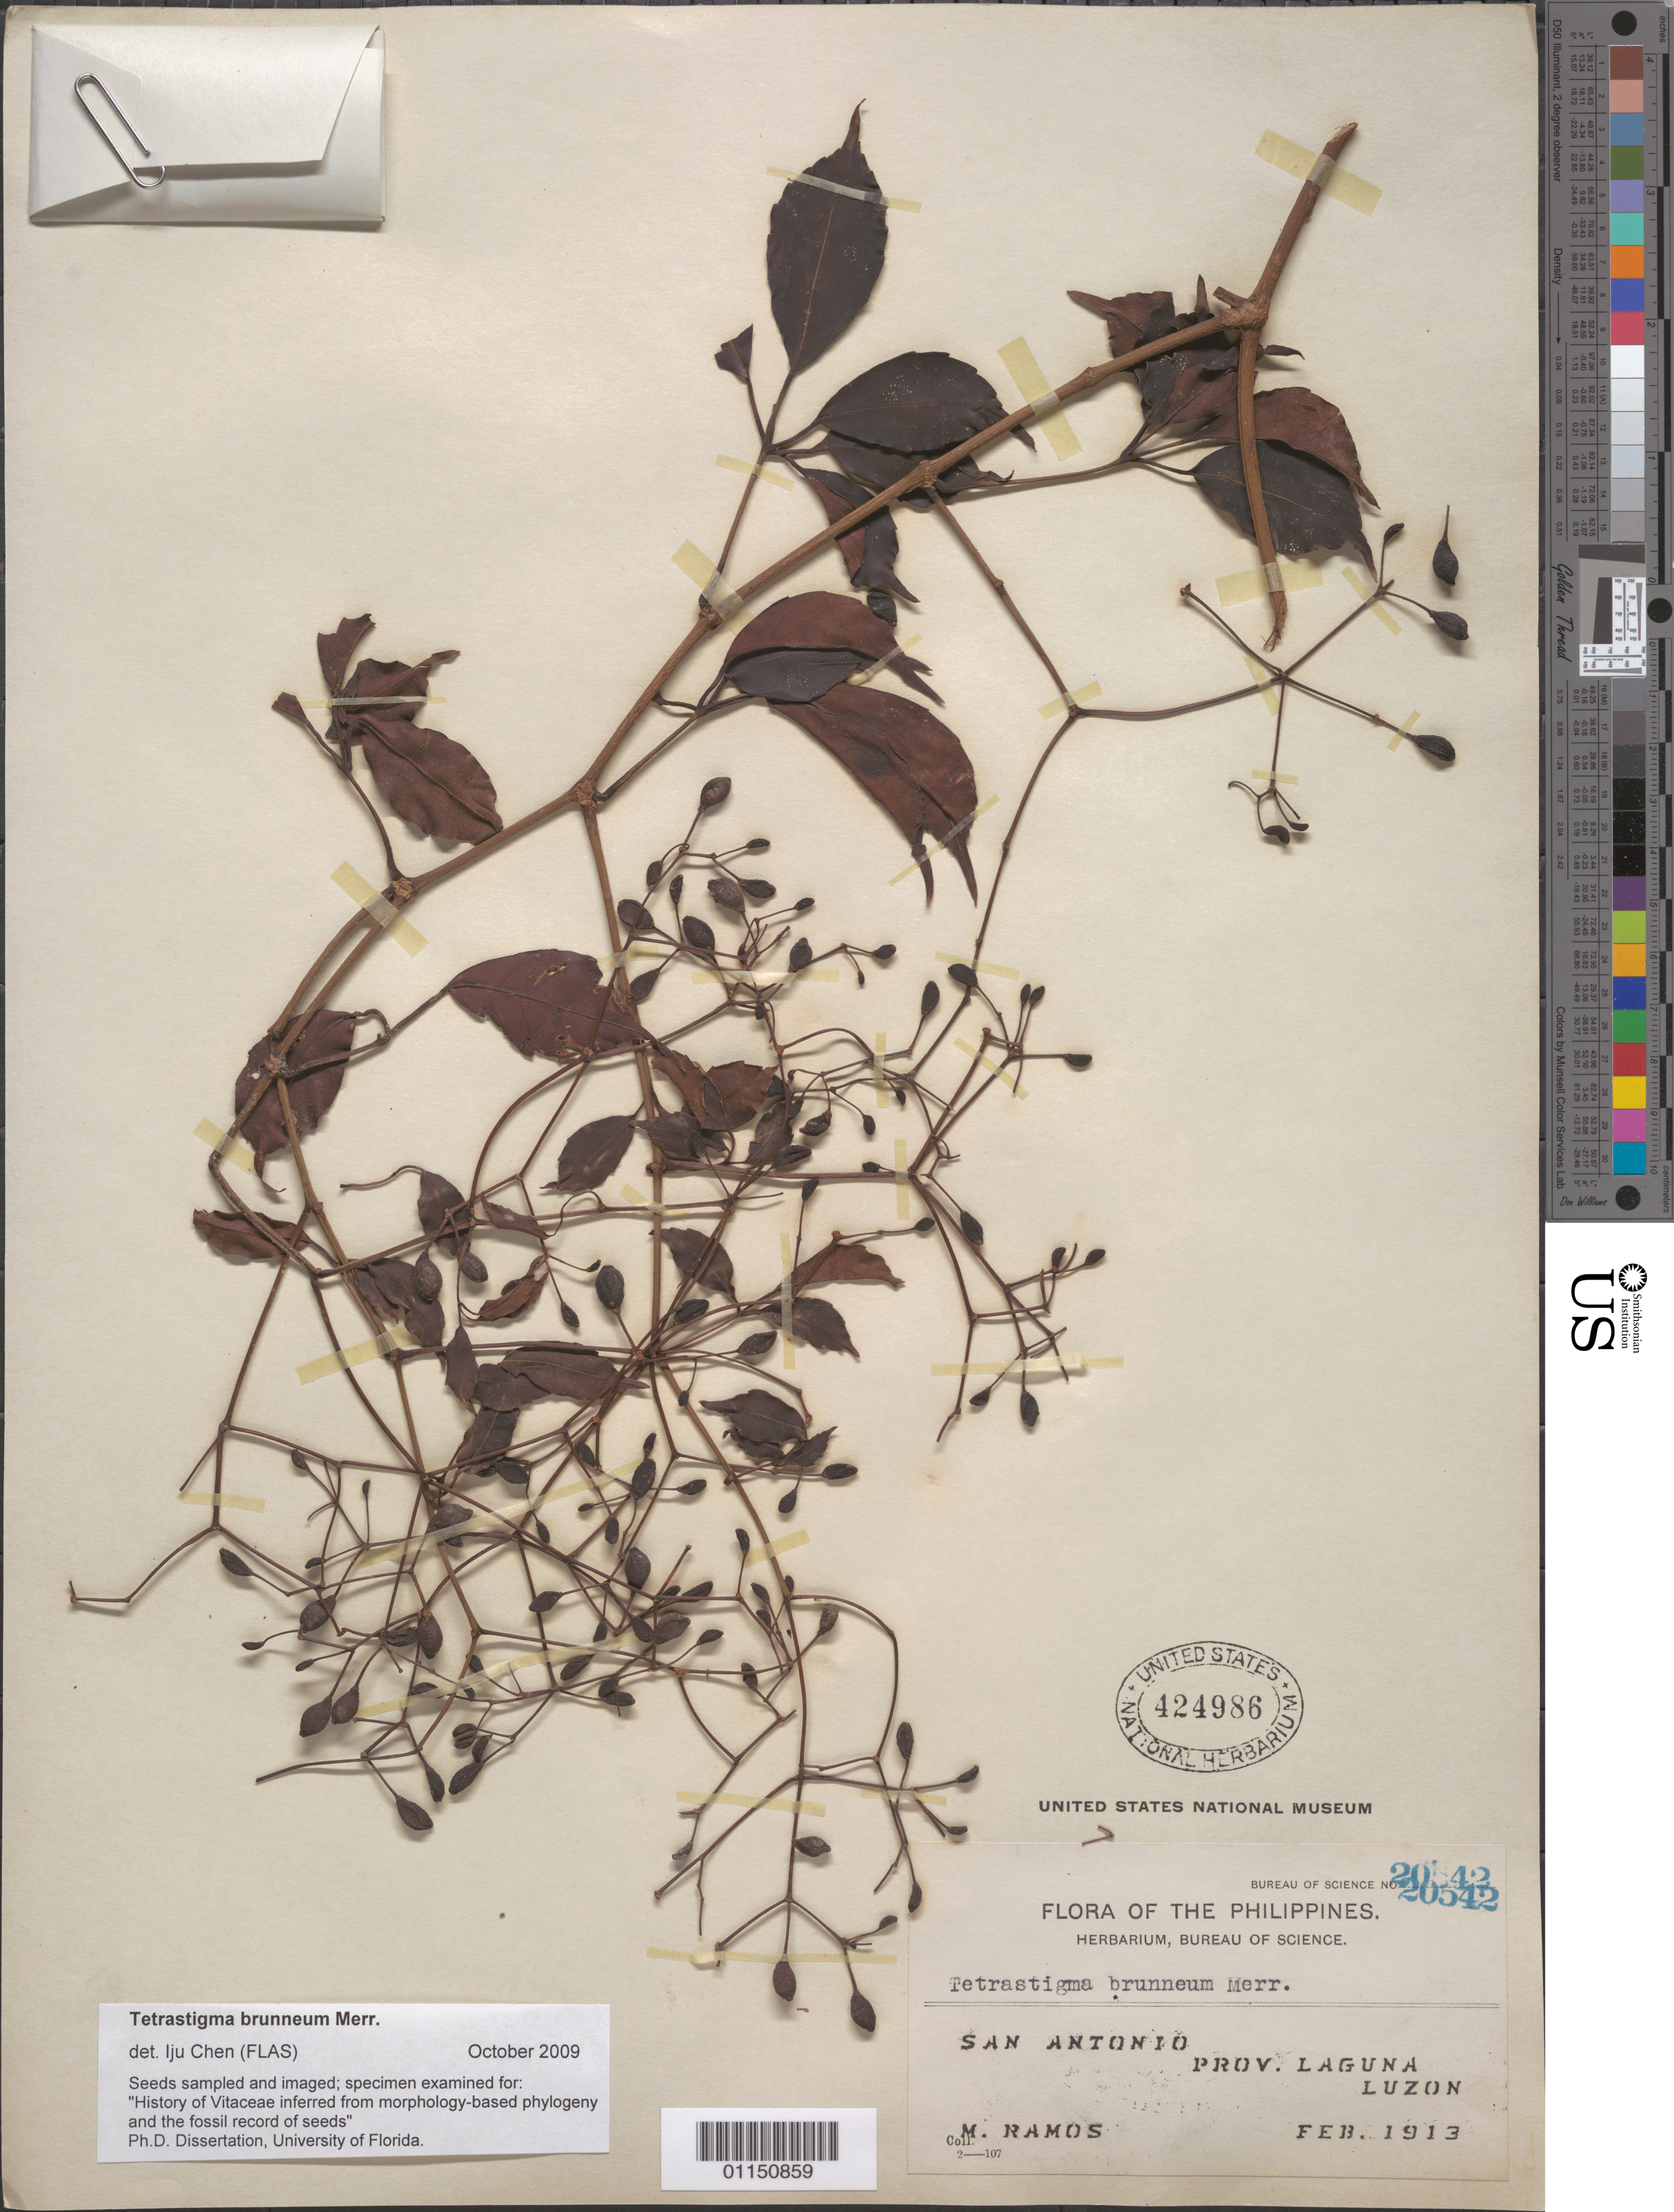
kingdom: Plantae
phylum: Tracheophyta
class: Magnoliopsida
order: Vitales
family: Vitaceae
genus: Tetrastigma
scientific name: Tetrastigma brunneum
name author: Merr.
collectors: M. Ramos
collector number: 20542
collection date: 1913-02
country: Philippines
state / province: Calabarzon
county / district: Laguna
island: Luzon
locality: San Antonio. Luzon.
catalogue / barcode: US 424986